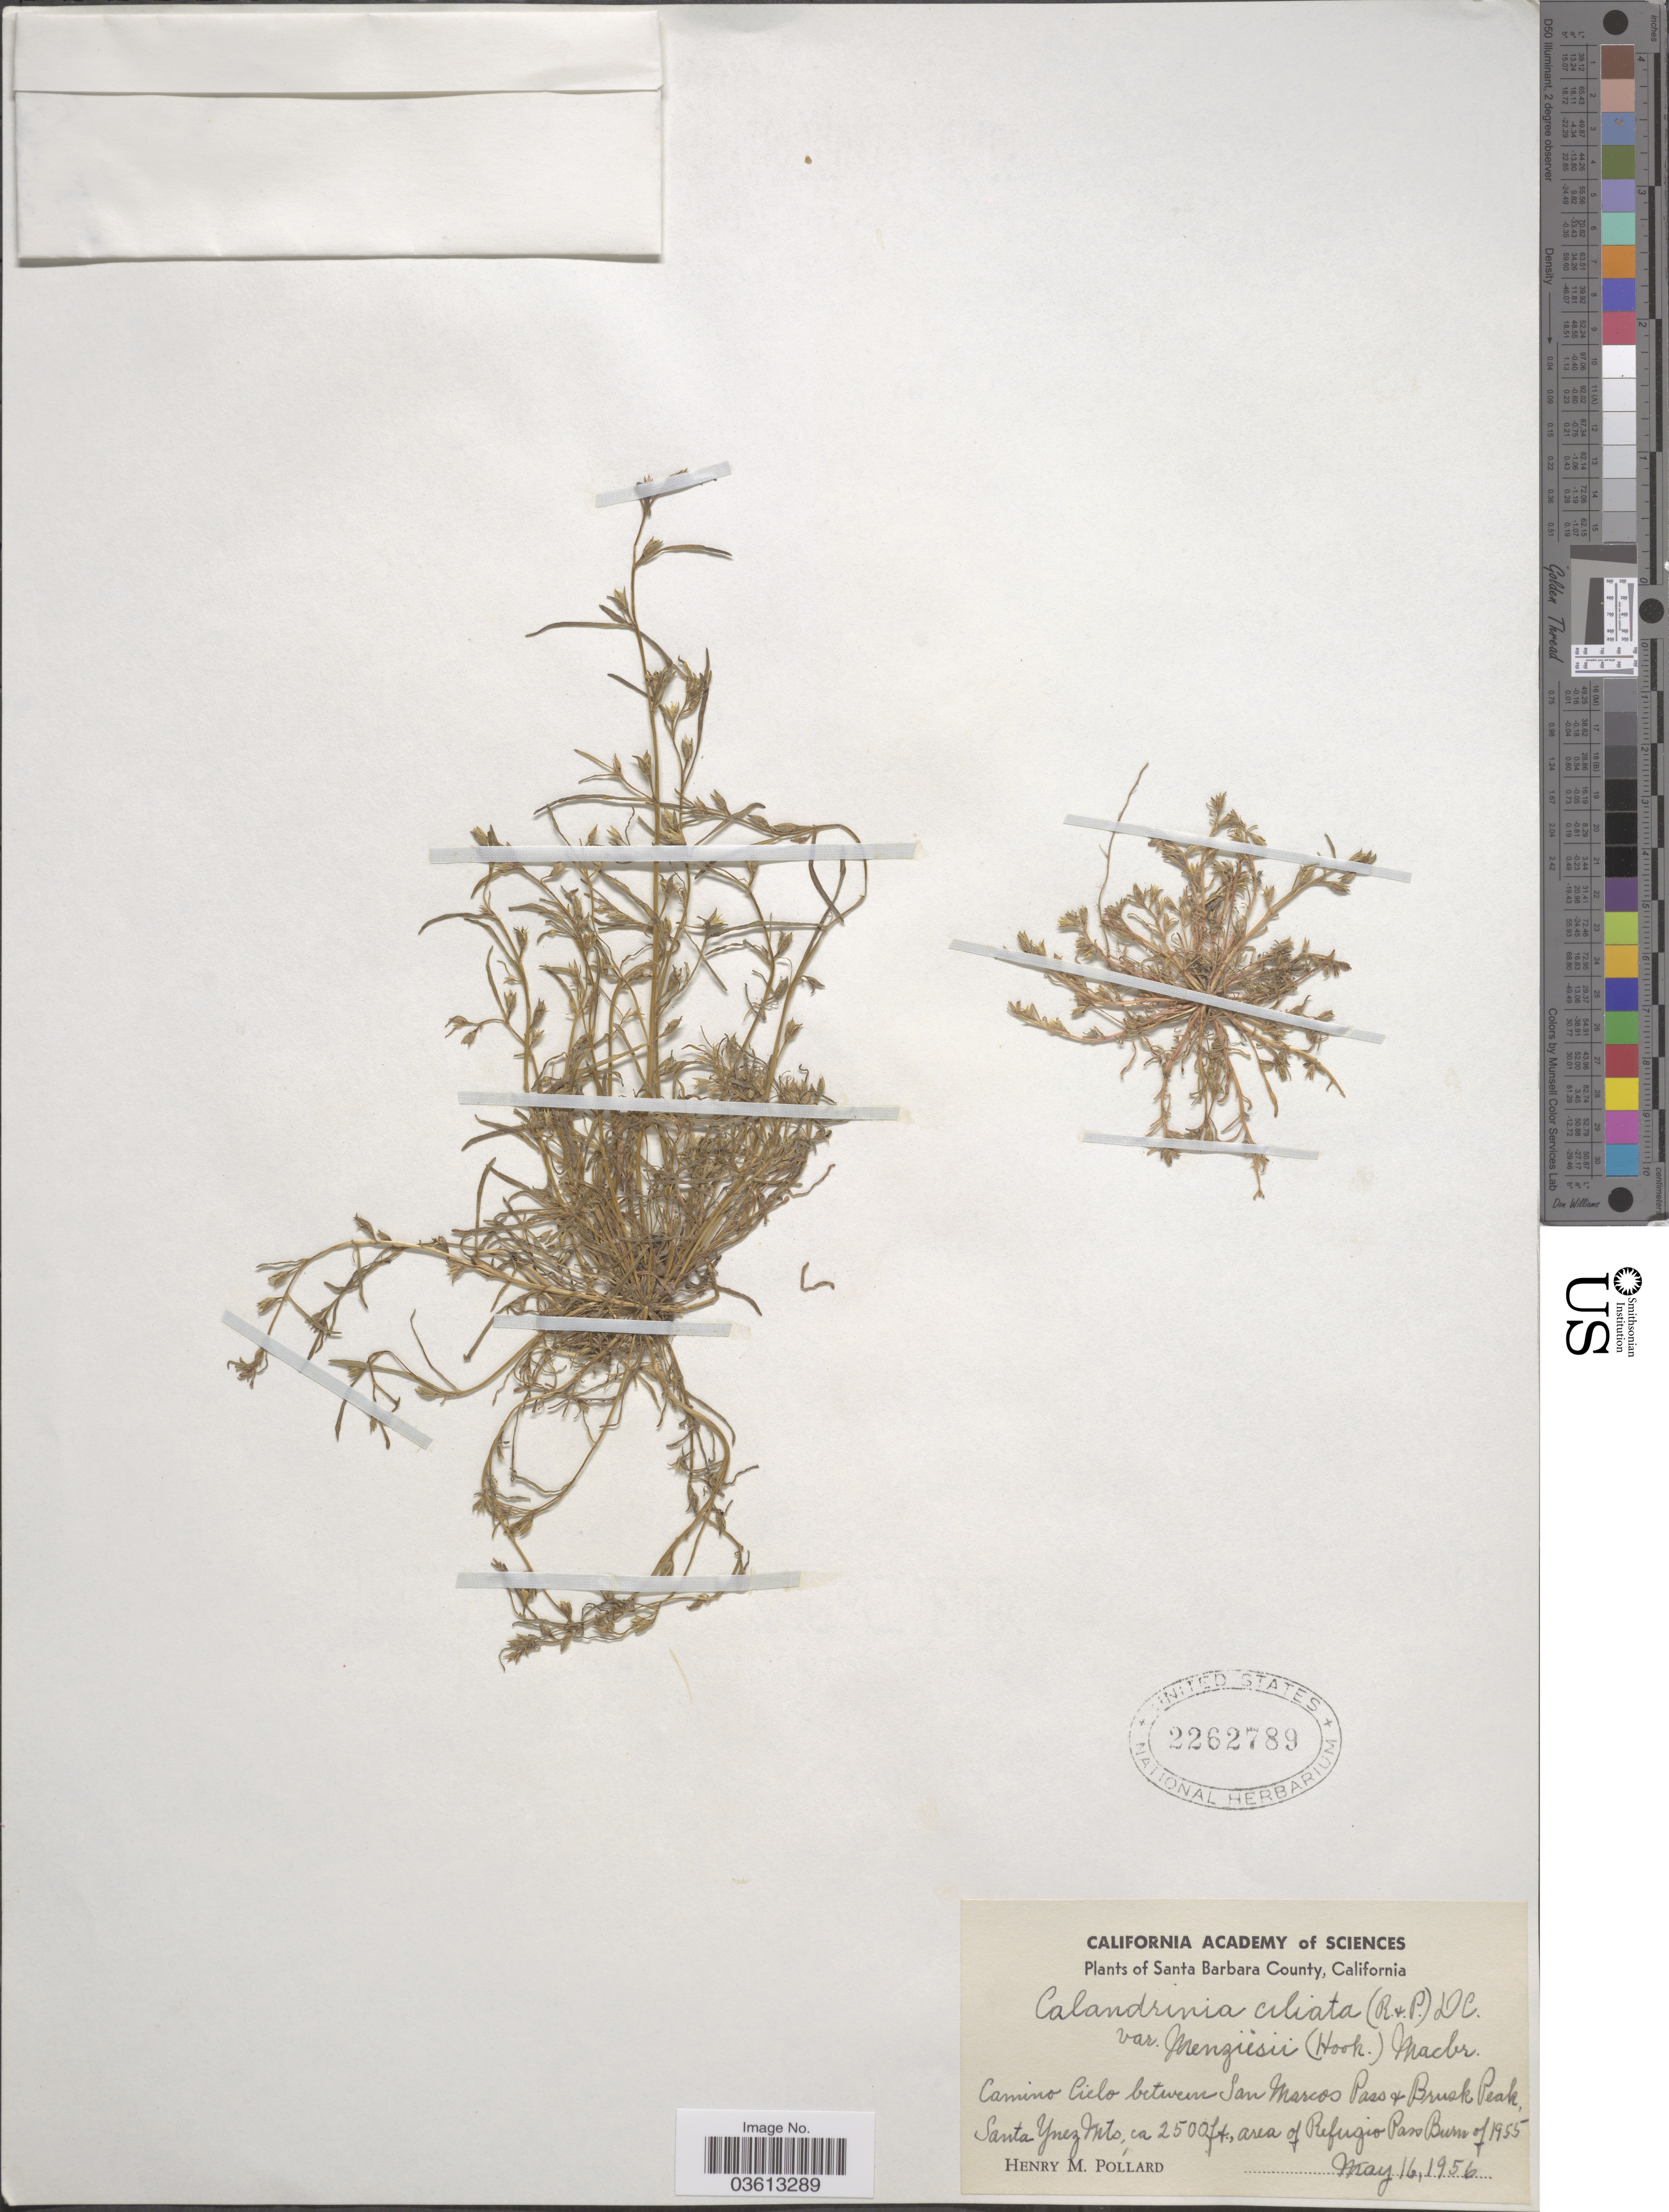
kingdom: Plantae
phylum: Tracheophyta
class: Magnoliopsida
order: Caryophyllales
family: Montiaceae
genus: Calandrinia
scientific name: Calandrinia ciliata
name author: (Ruiz & Pav.) DC.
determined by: Strong, Mark T., (BOT), Smithsonian Institution - National Museum of Natural History (UNITED STATES)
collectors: H. M. Pollard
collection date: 1956-05-16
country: United States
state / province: California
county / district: Santa Barbara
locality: Santa Barbara County. Camino Cielo between San Marcos Pass & Brusk Peak, Santa Ynez Mts, area of Refugio Pass Burn of 1955.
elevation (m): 762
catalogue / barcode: US 2262789